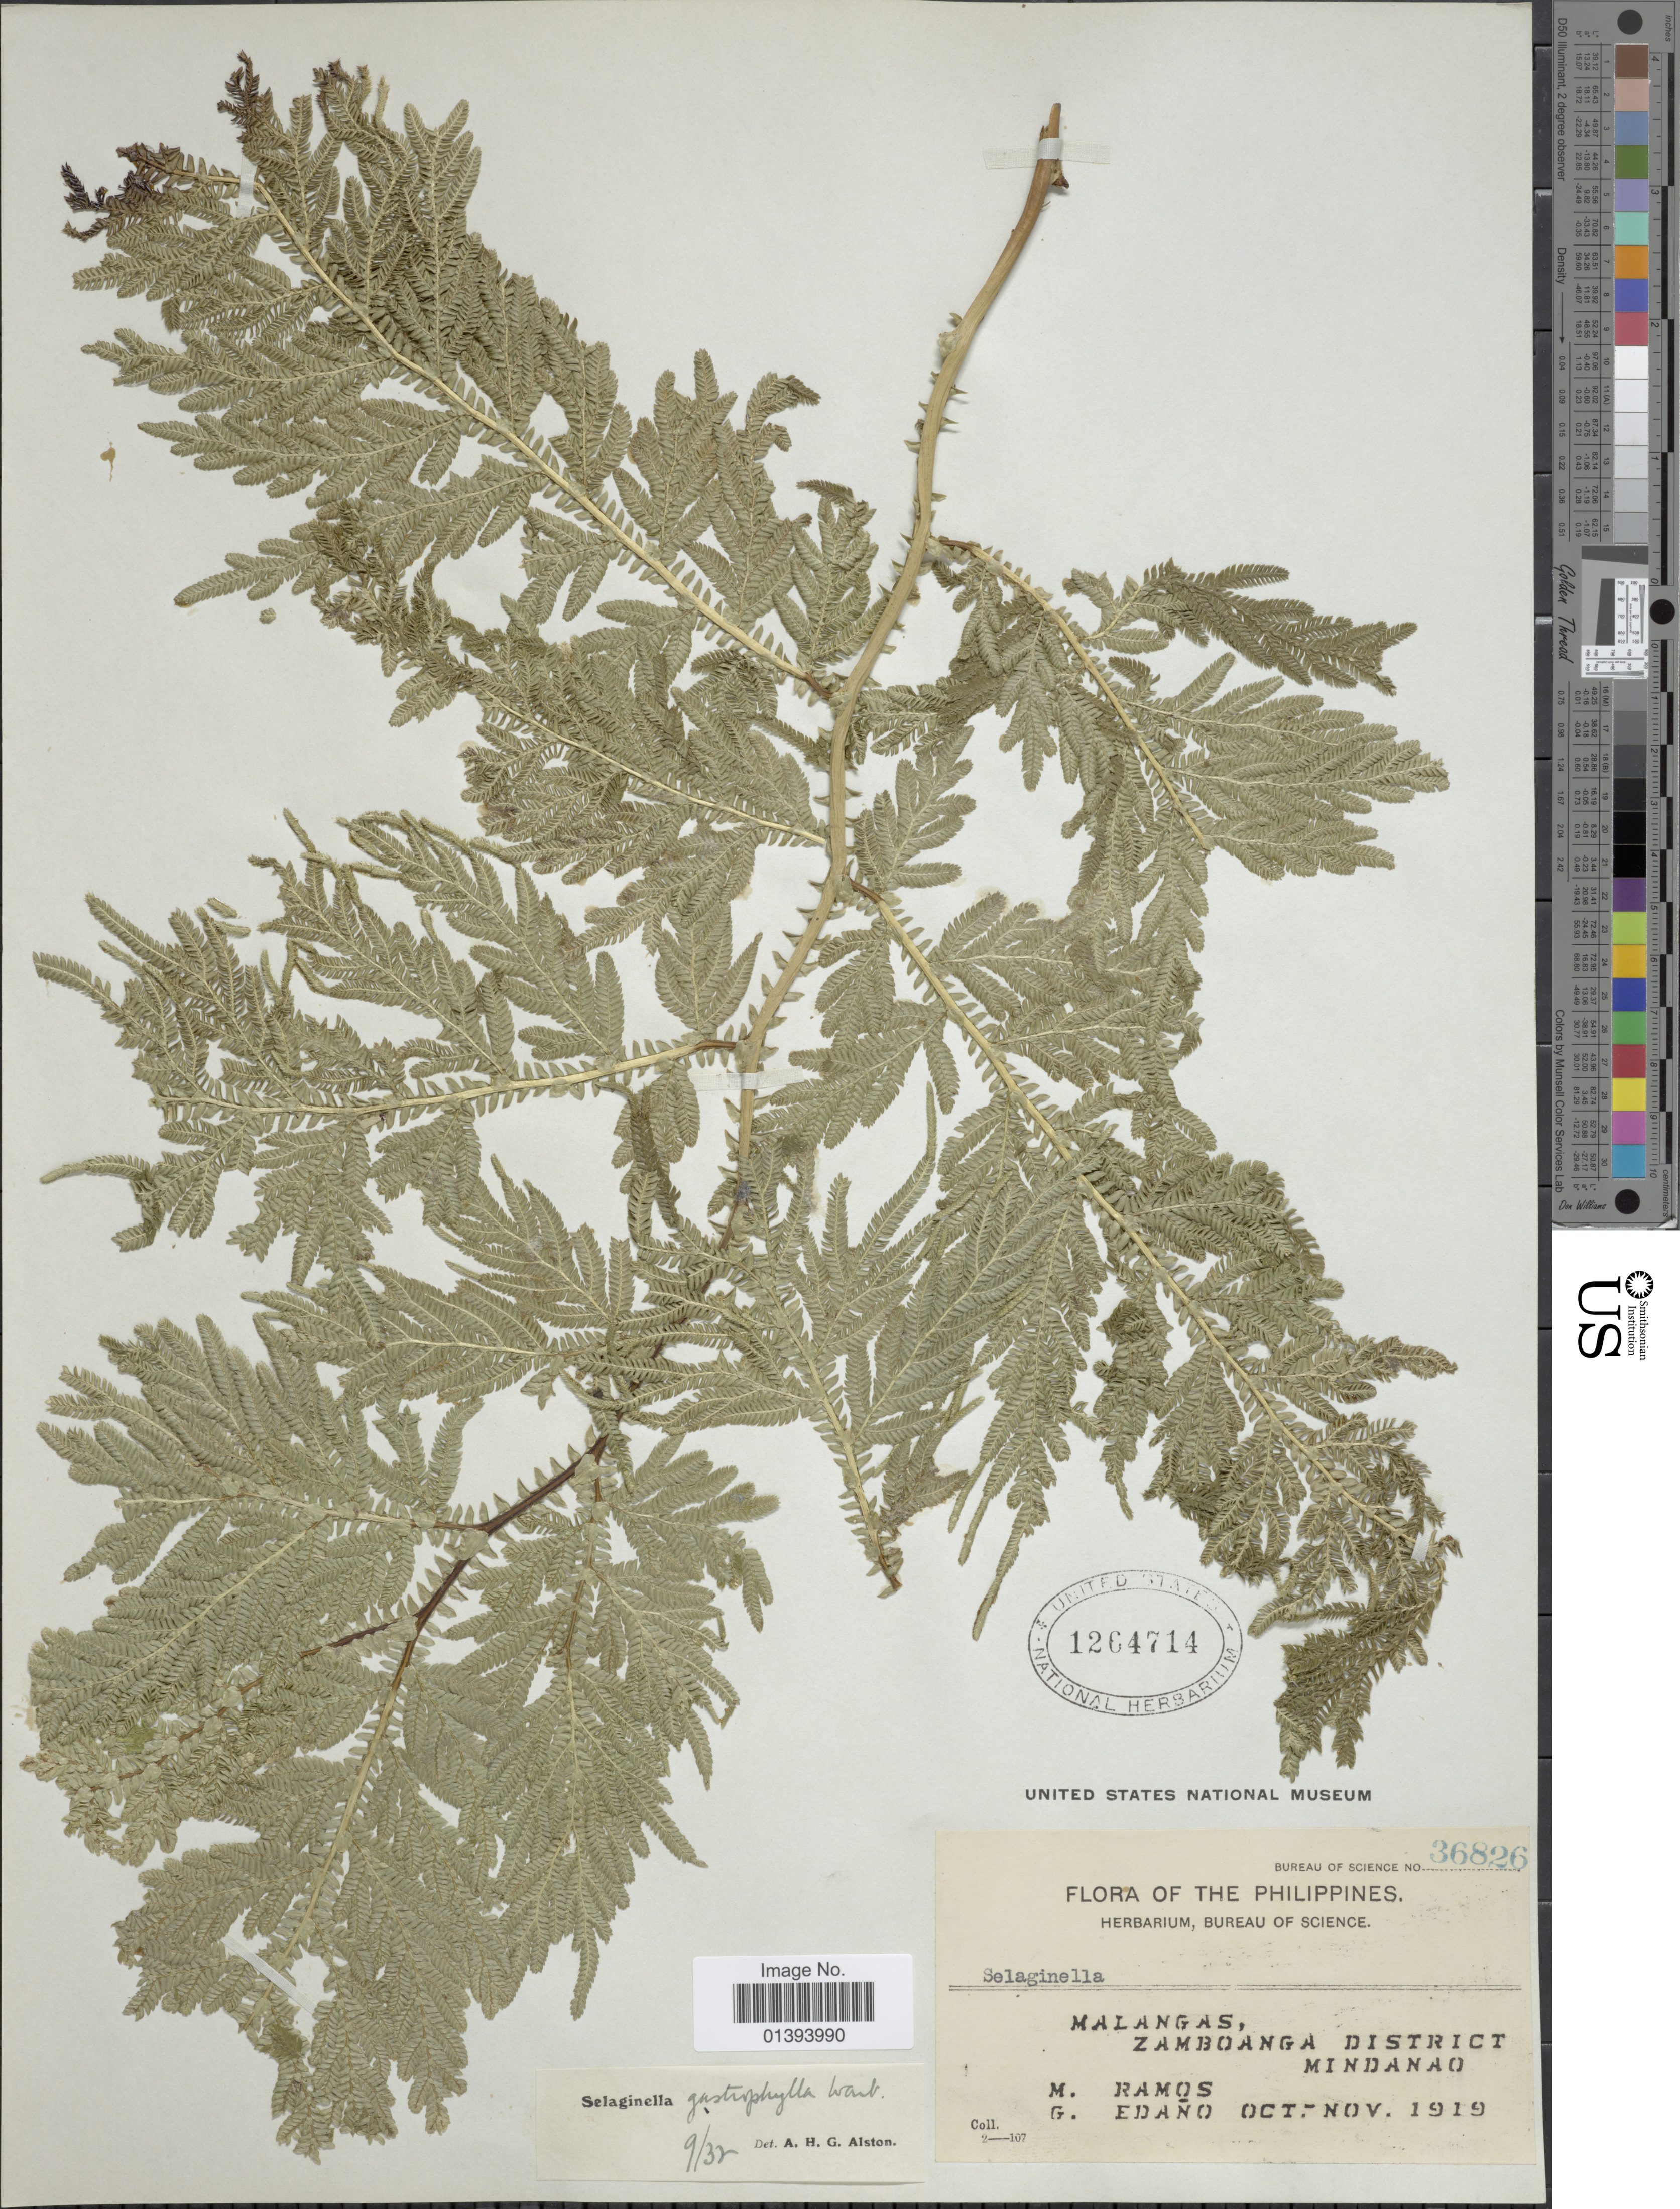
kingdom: Plantae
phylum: Tracheophyta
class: Lycopodiopsida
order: Selaginellales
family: Selaginellaceae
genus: Selaginella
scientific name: Selaginella gastrophylla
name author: Warb.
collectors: M. Ramos & G. Edaño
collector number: Bureau of Science 36826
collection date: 1919-10/1919-11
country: Philippines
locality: Malangas, Zamboangas District, Mindanao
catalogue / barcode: US 1264714